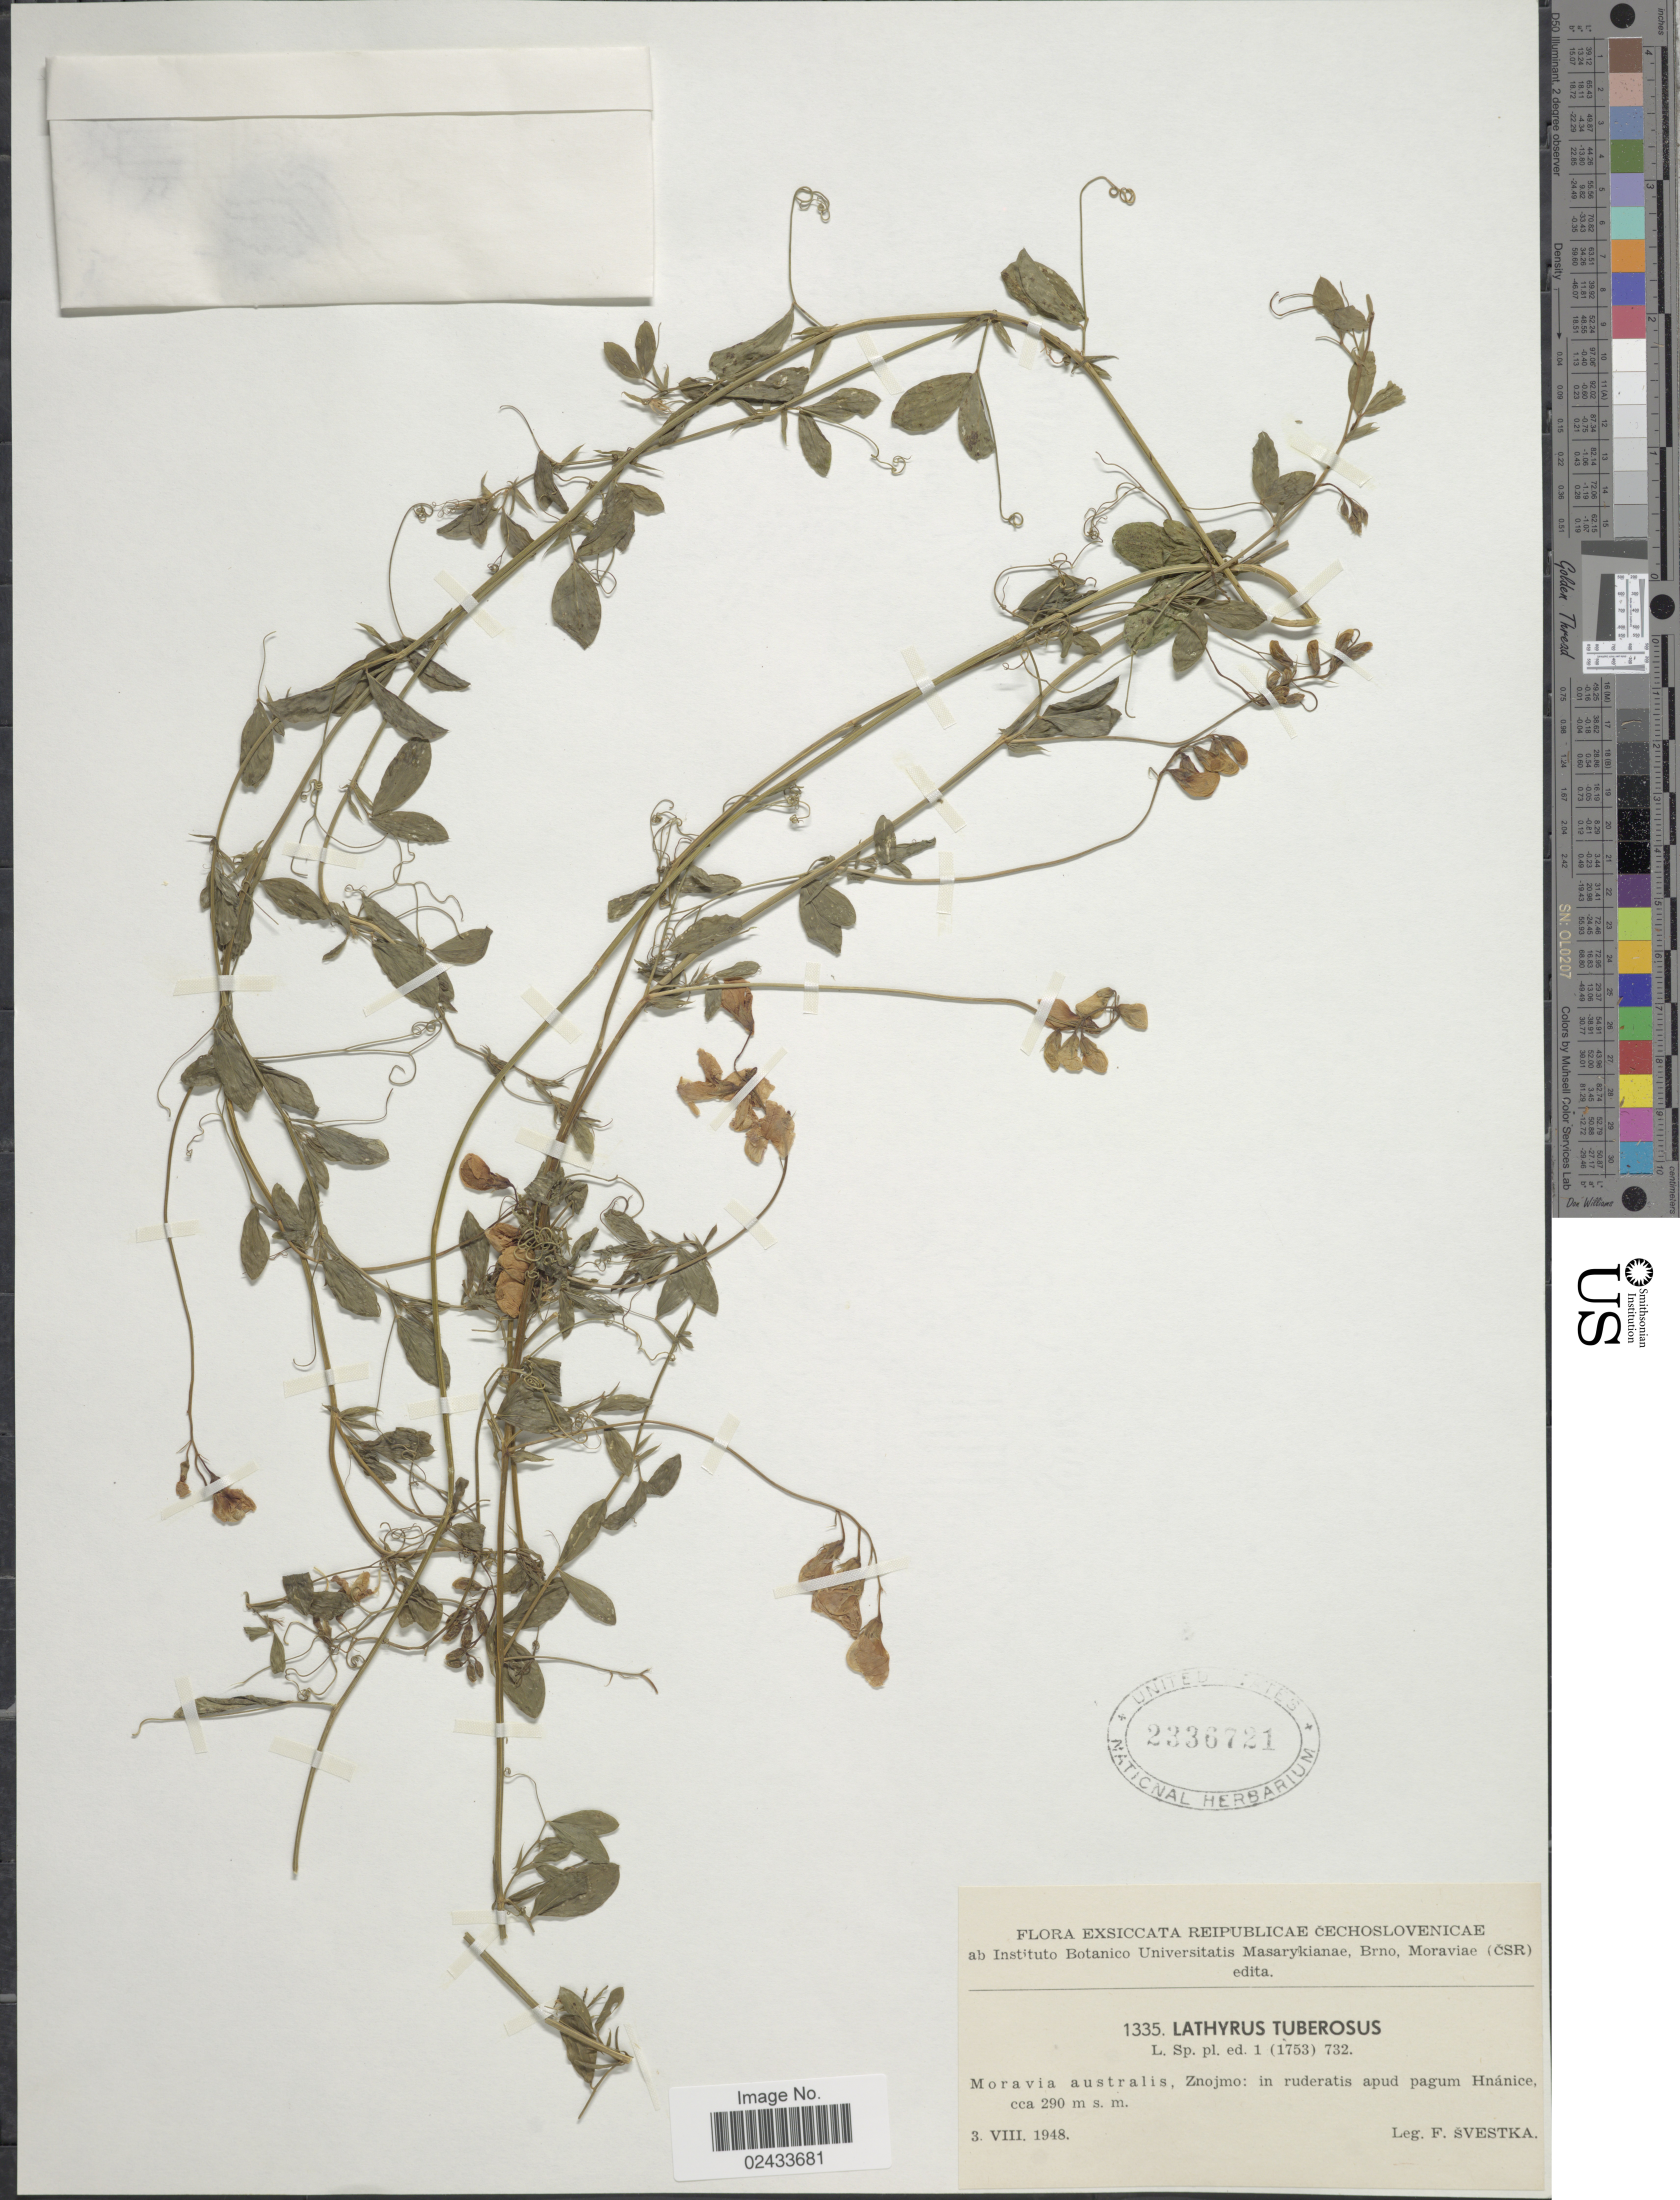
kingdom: Plantae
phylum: Tracheophyta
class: Magnoliopsida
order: Fabales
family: Fabaceae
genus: Lathyrus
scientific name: Lathyrus tuberosus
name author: L.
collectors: F. Svestka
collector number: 1335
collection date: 1948-08-03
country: Czechia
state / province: South Moravian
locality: Reipublicae Cechoslovenicae, Moravia australis, Znojmo: in ruderatis apud pagum Hnanice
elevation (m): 290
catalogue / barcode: US 2336721